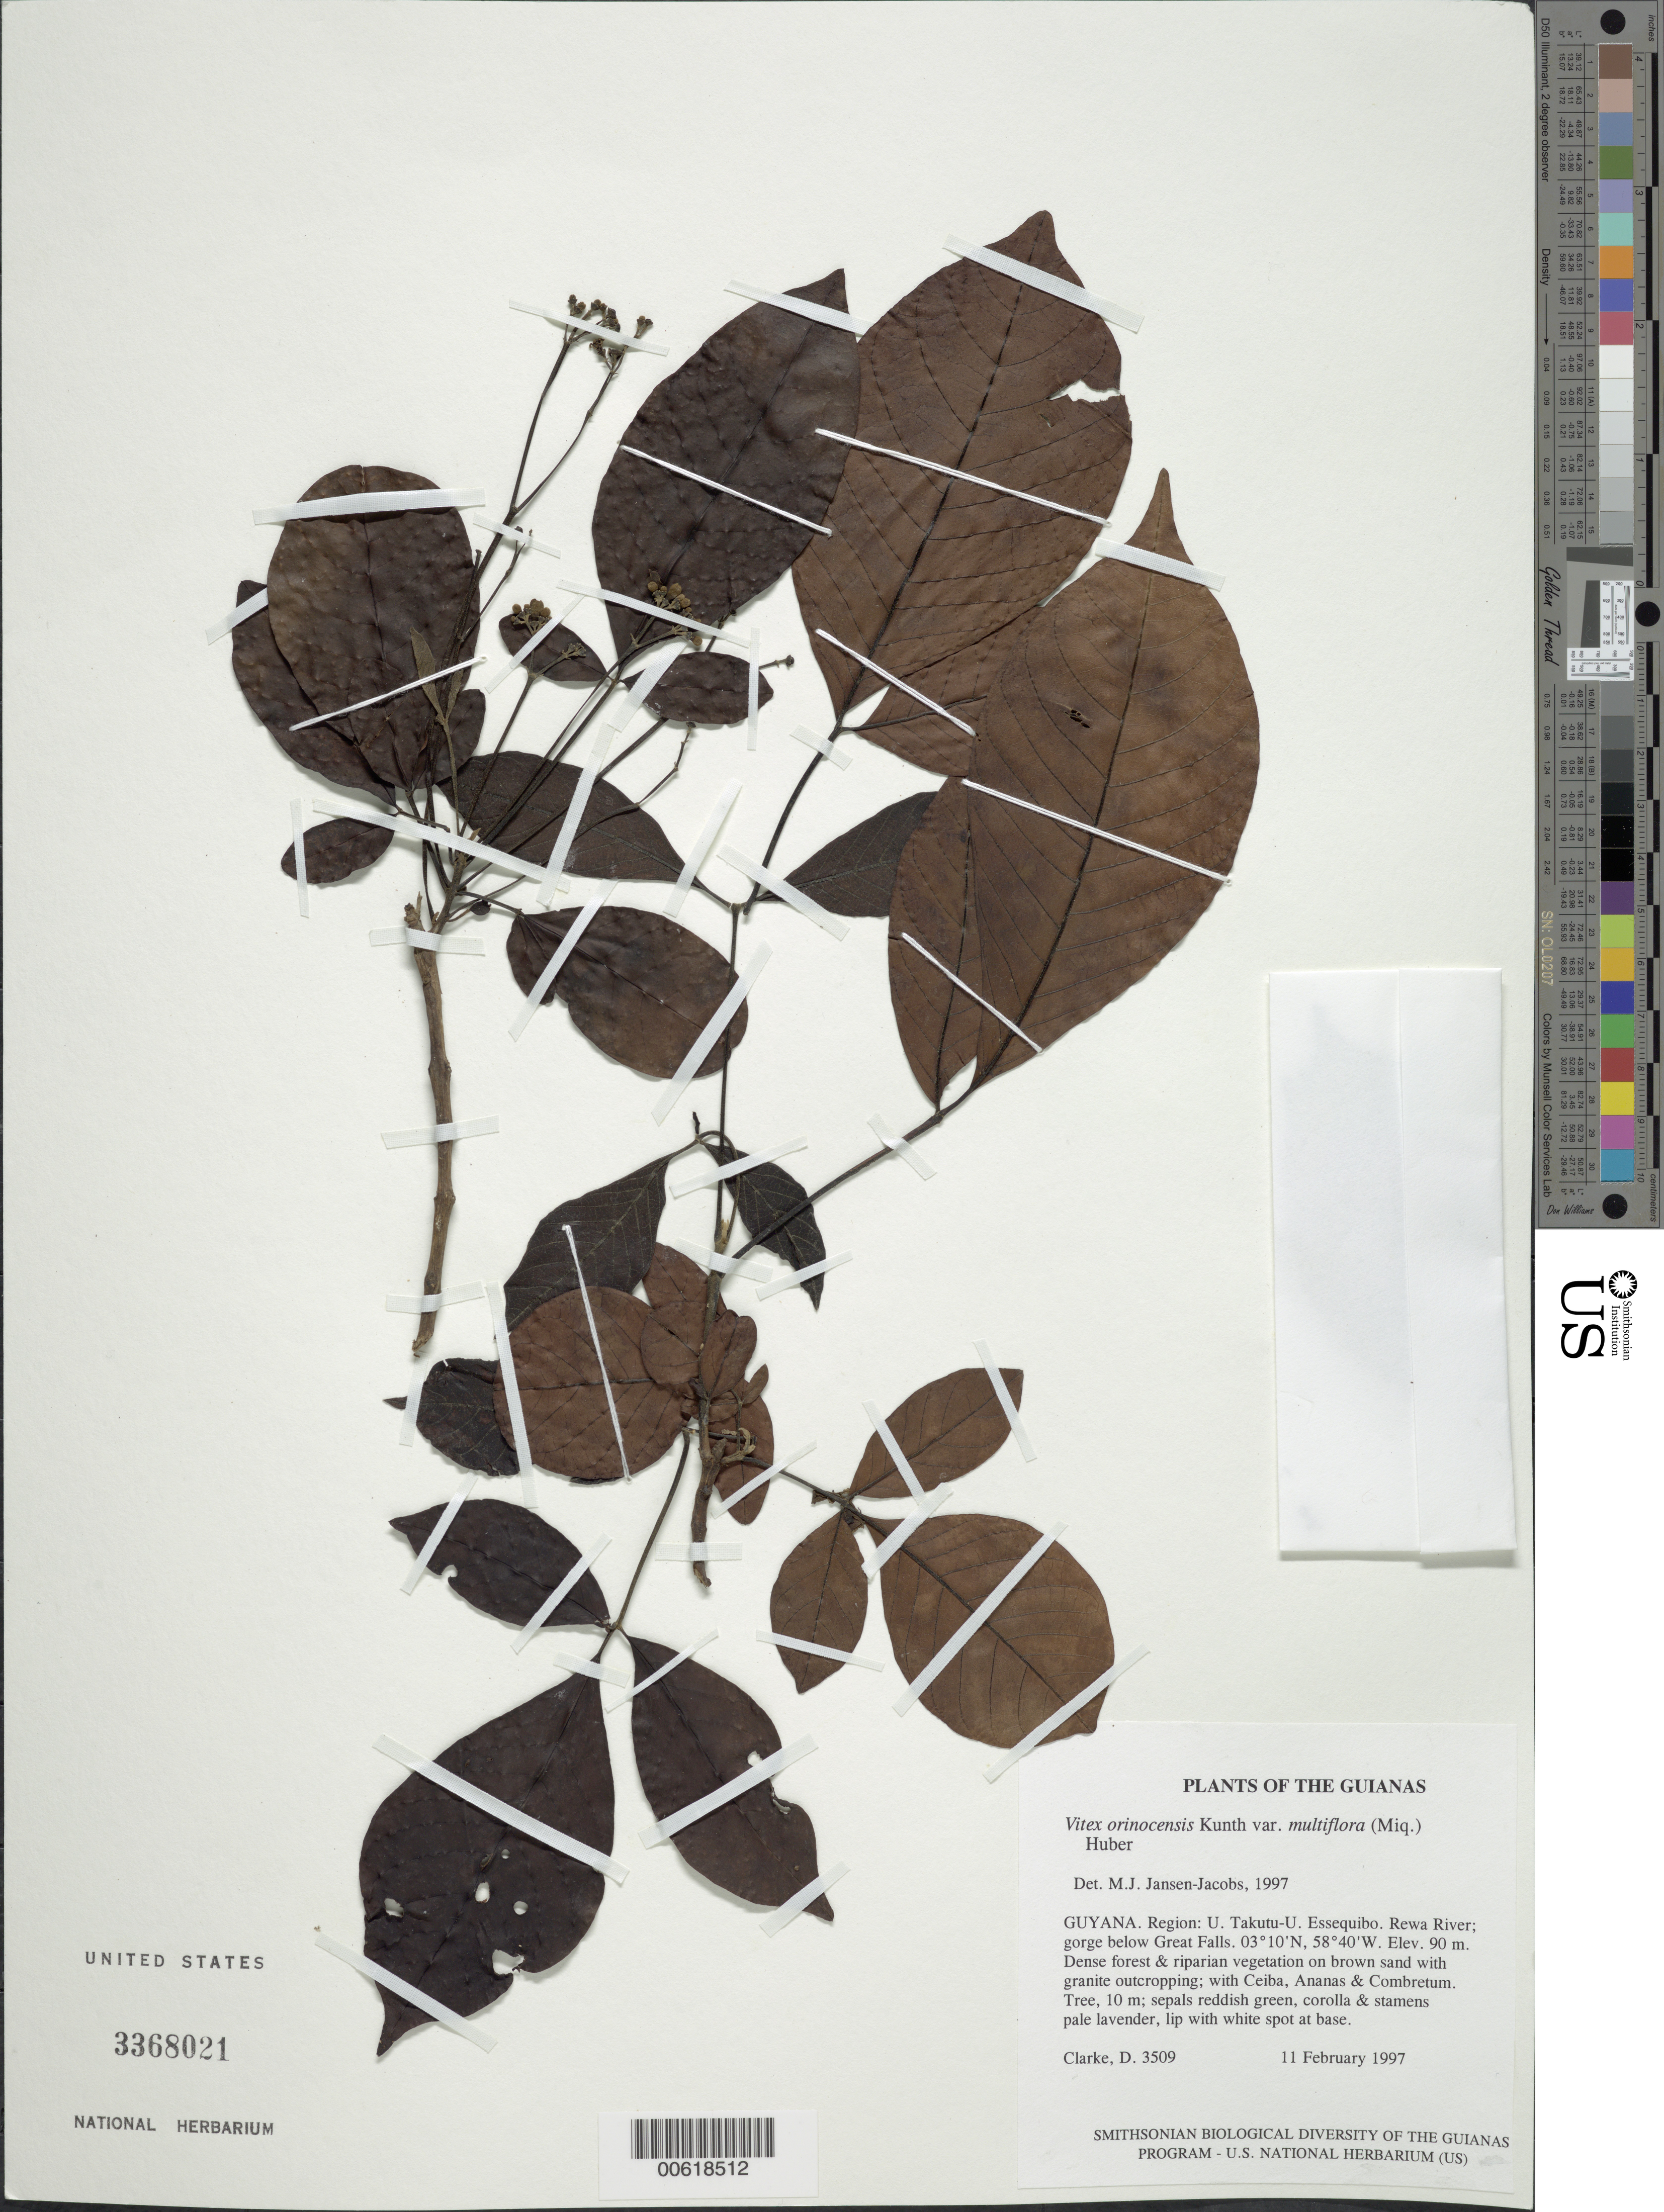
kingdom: Plantae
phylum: Tracheophyta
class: Magnoliopsida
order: Lamiales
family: Lamiaceae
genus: Vitex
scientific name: Vitex orinocensis var. multiflora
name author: (Miq.) Huber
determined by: Jansen-Jacobs, M. J., (U), Nationaal Herbarium Nederland, Utrecht University branch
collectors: H. D. Clarke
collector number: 3509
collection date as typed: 11 February 1997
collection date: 1997-02-11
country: Guyana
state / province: U. Takutu-U. Essequibo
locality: Rewa River; gorge below Great Falls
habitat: Dense forest & riparian vegetation on brown sand with granite outcropping; with Ceiba, Ananas & Combretum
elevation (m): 90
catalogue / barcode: US 3368021